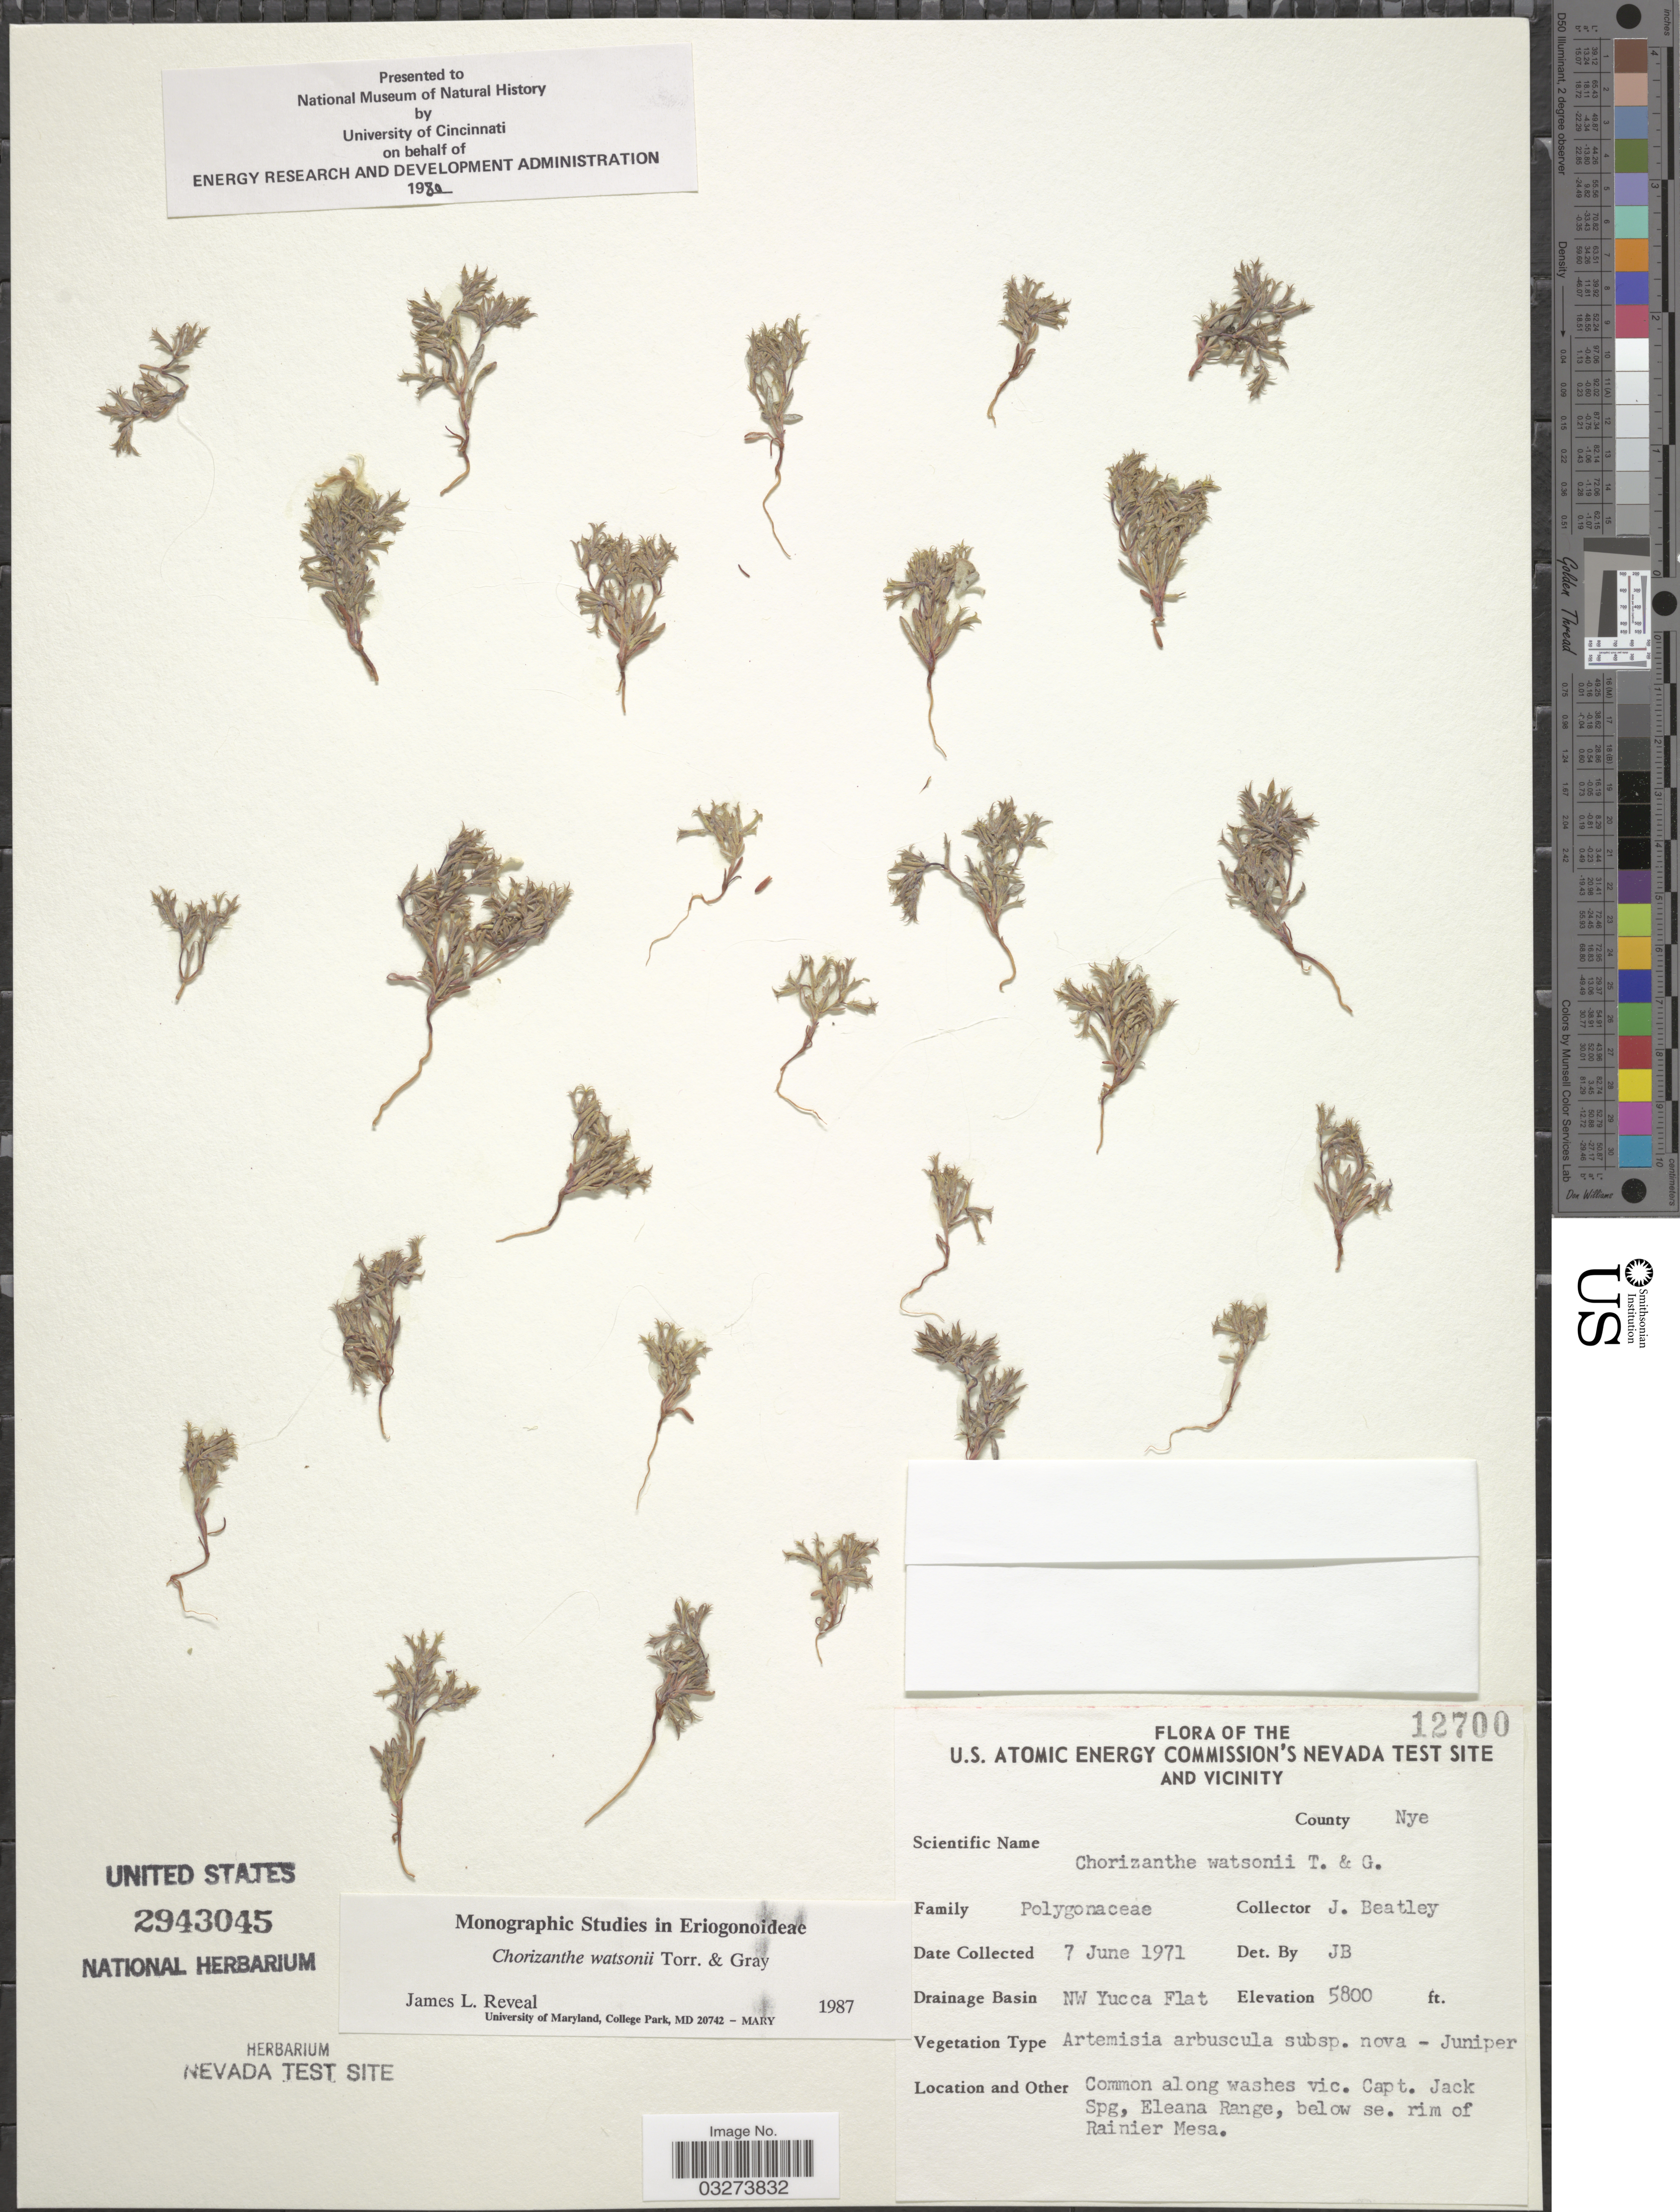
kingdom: Plantae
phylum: Tracheophyta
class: Magnoliopsida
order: Caryophyllales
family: Polygonaceae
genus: Chorizanthe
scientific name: Chorizanthe watsonii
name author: Torr. & A. Gray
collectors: J. C. Beatley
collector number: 12700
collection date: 1971-06-07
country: United States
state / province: Nevada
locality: U.S. Atomic Energy Commission's Nevada Test Site and vicinity. County Nye, Drainage Basin NW Yucca Flat. Common along washes vic. Capt. Jack Spg, Eleana Range, below se. rim of Rainier Mesa.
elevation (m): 1768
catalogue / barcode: US 2943045